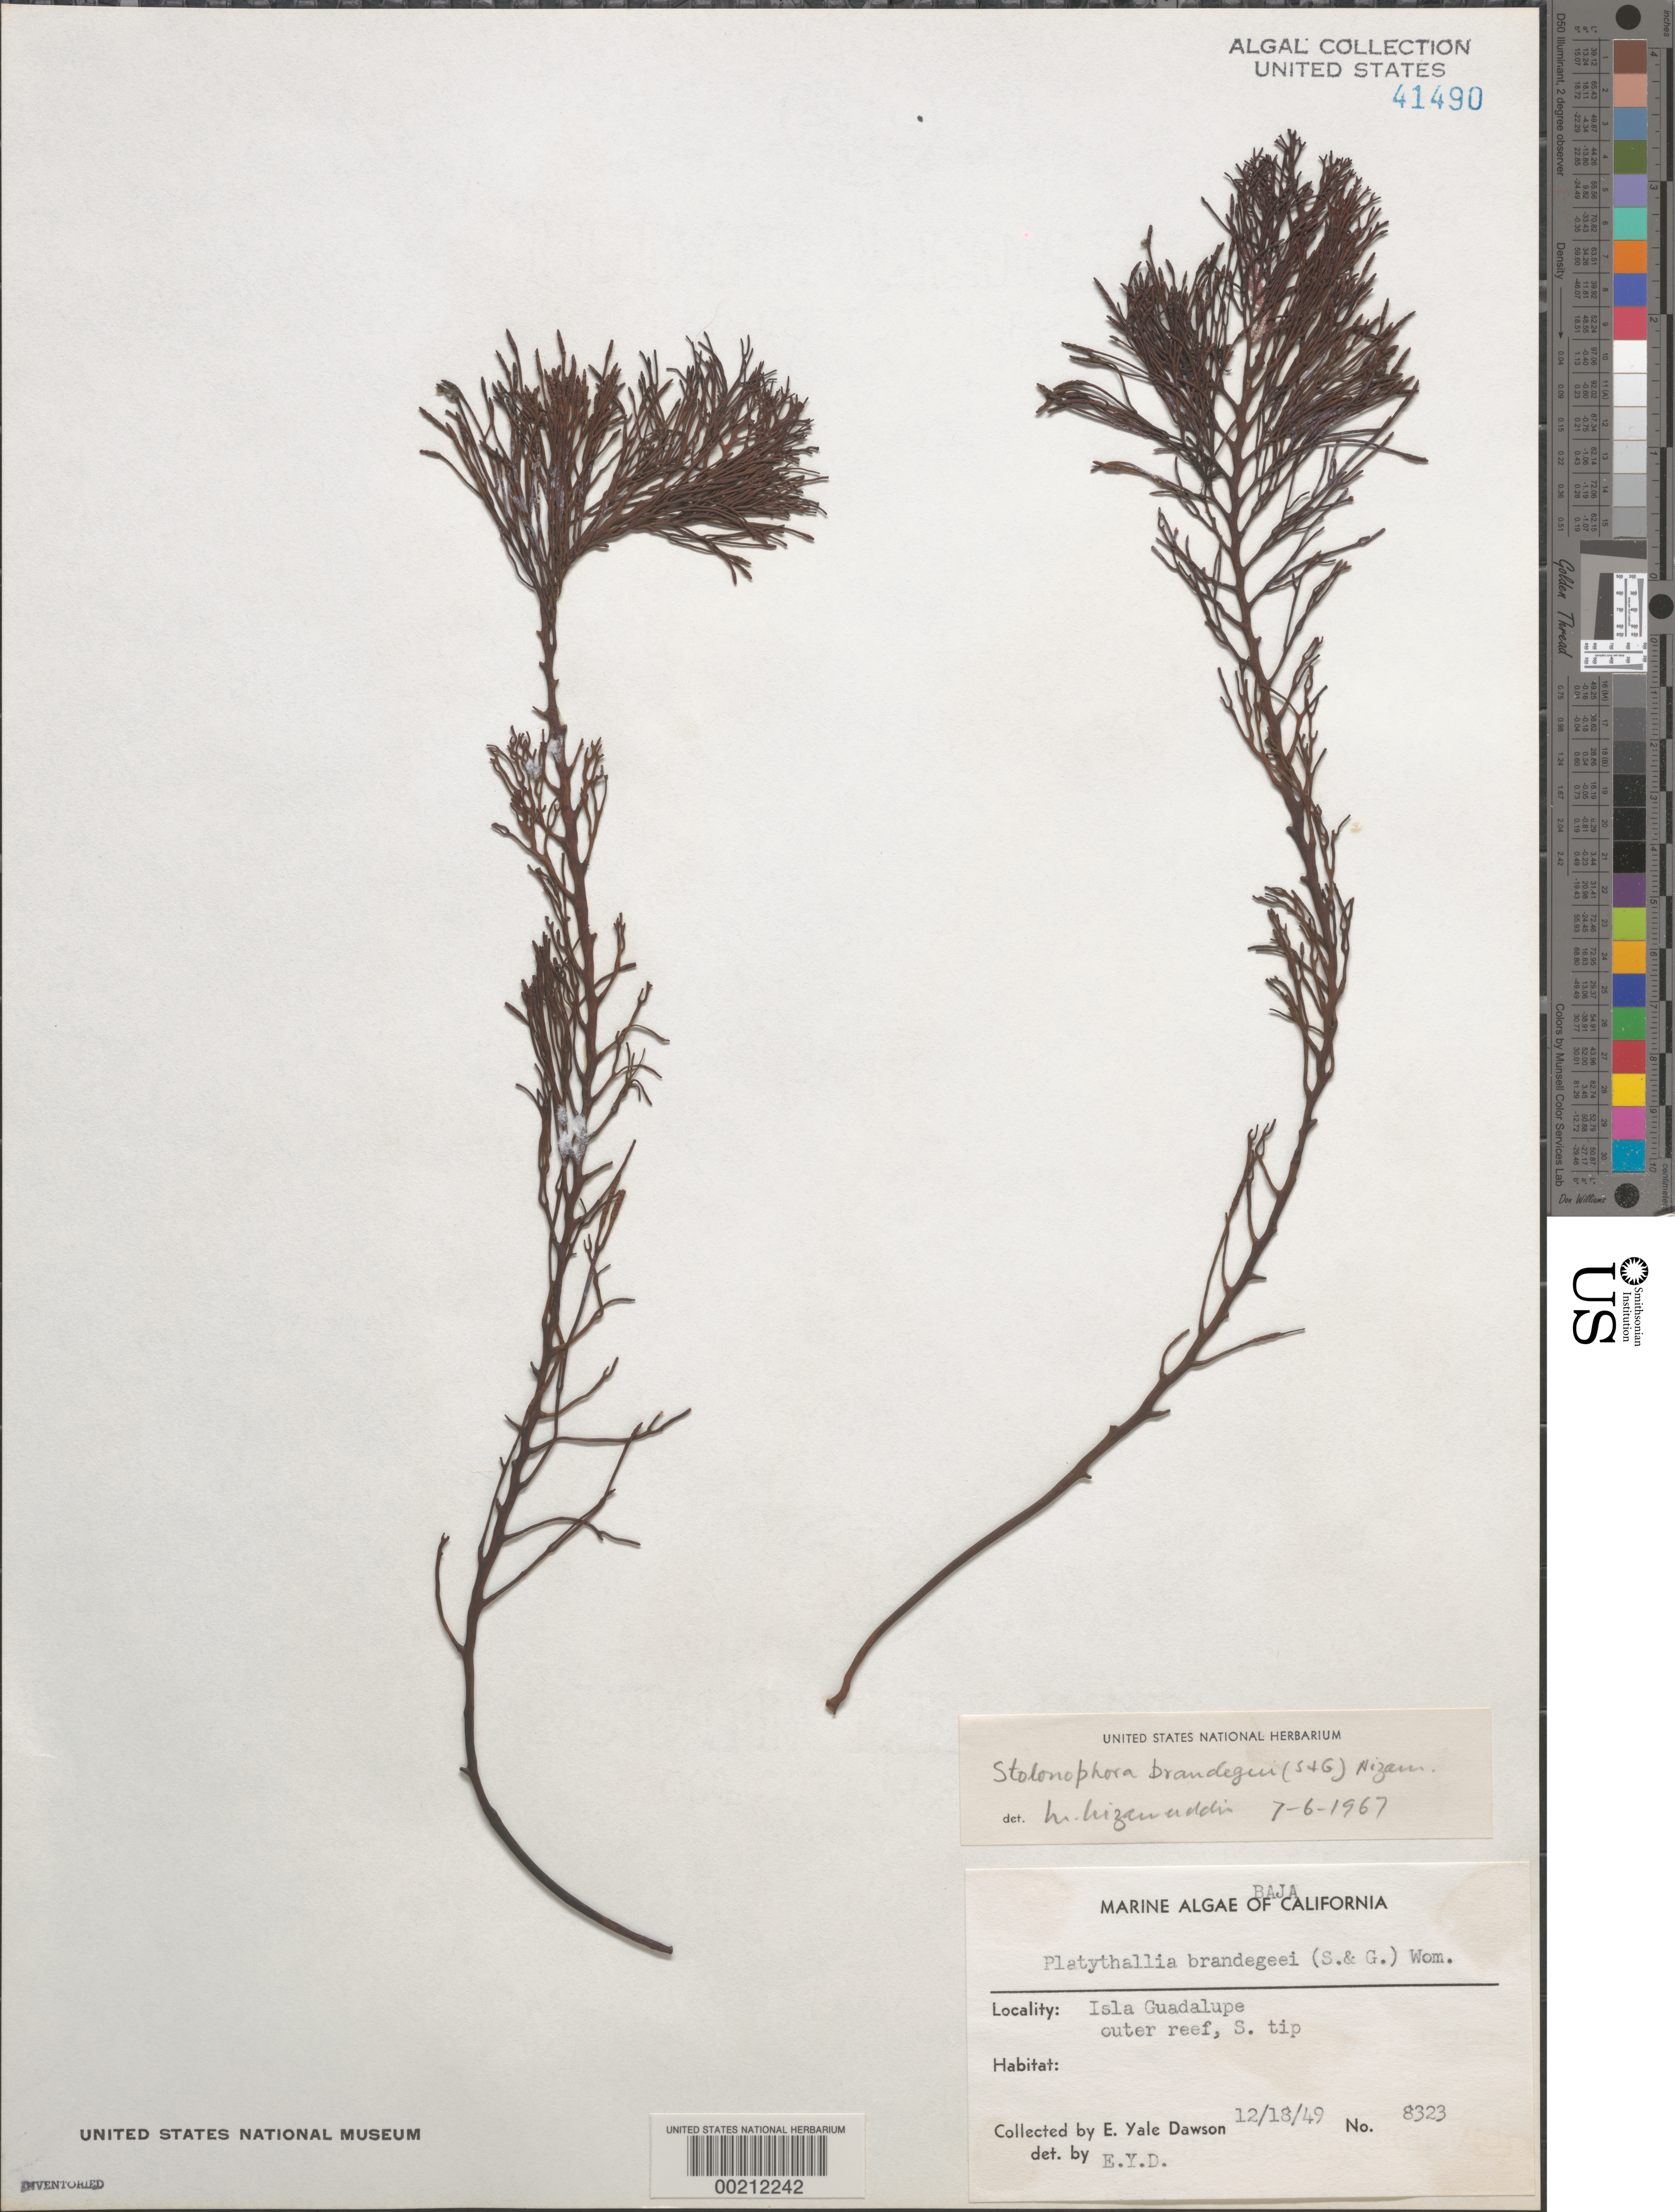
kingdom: Chromista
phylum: Ochrophyta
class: Phaeophyceae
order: Fucales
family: Sargassaceae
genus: Stolonophora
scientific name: Stolonophora brandegeei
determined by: Nizamuddin, M.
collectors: E. Y. Dawson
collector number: EYD 8323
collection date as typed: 18 Dec 1949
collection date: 1949-12-18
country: Mexico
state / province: Baja California Norte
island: Isla Guadalupe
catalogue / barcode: US 41490